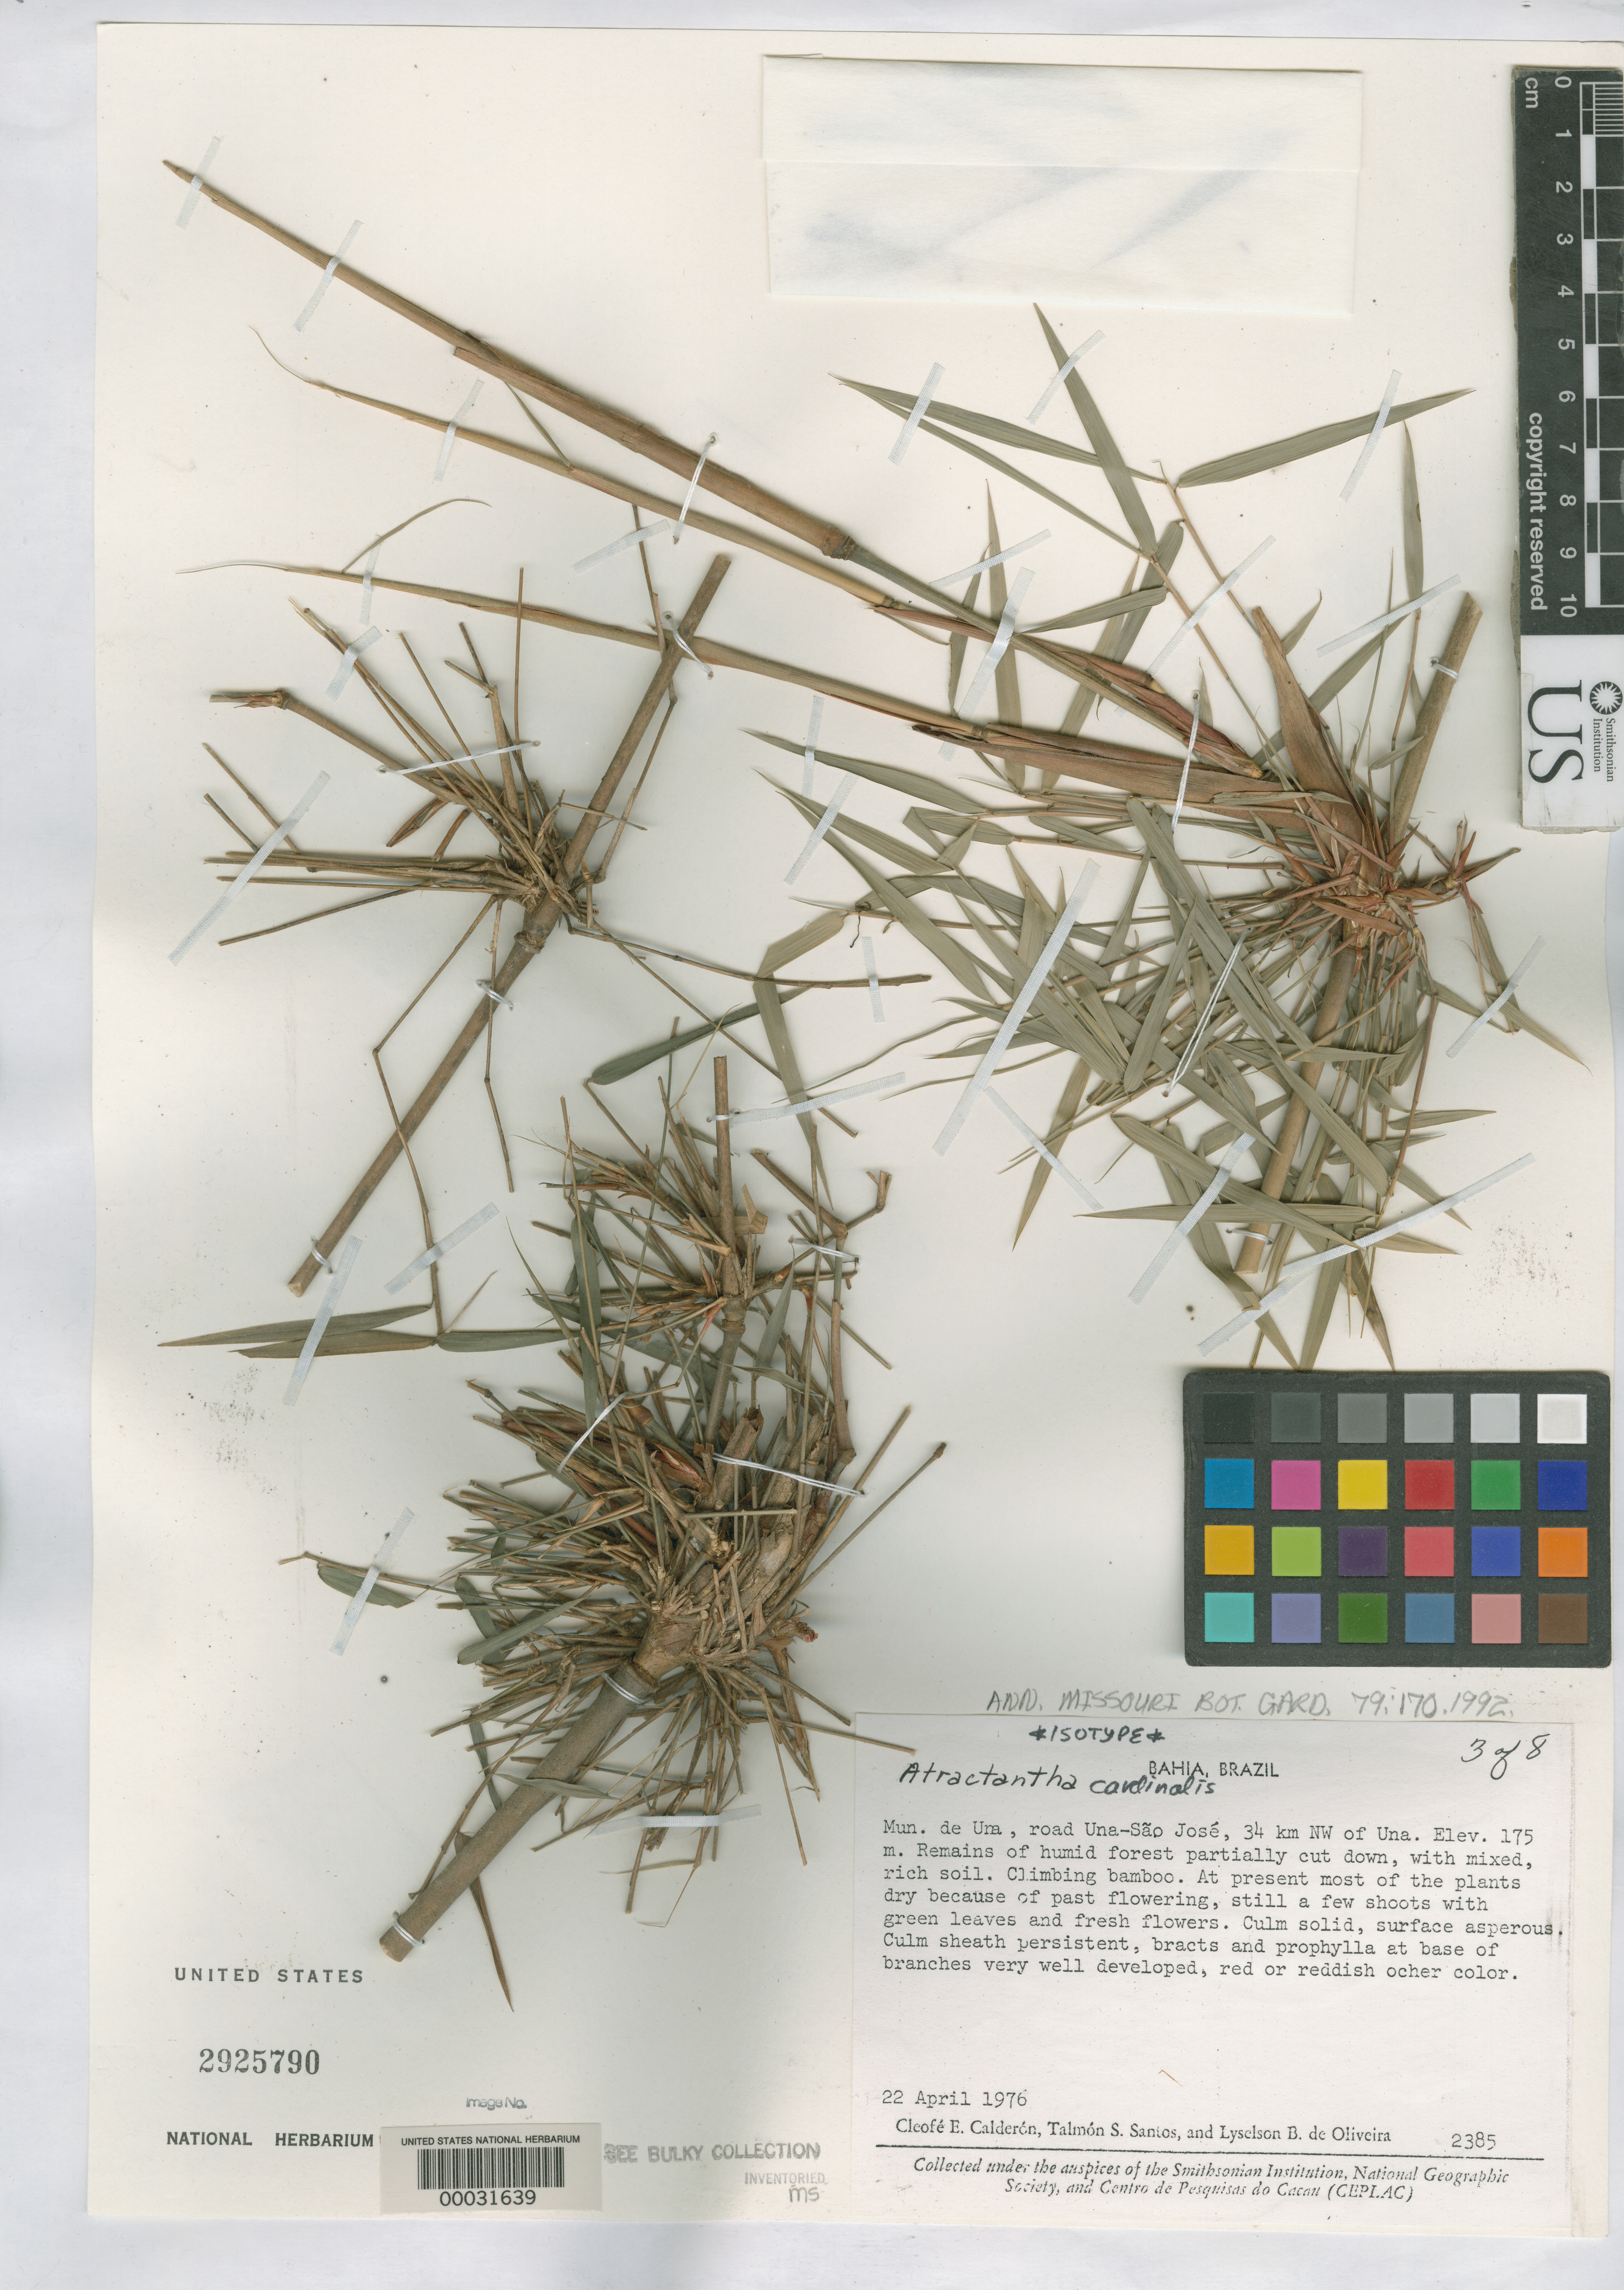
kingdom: Plantae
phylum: Tracheophyta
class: Liliopsida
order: Poales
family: Poaceae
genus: Atractantha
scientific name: Atractantha cardinalis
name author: Judz.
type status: Isotype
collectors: C. E. Calderón, T. S. Santos & L. Oliveira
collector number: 2385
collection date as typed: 22 Apr 1976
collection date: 1976-04-22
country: Brazil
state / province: Bahia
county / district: Una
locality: Una-Sao Jose road, 34 km NW of Una.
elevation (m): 175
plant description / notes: Additional type material filed separately with bulky bamboos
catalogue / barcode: US 2925790